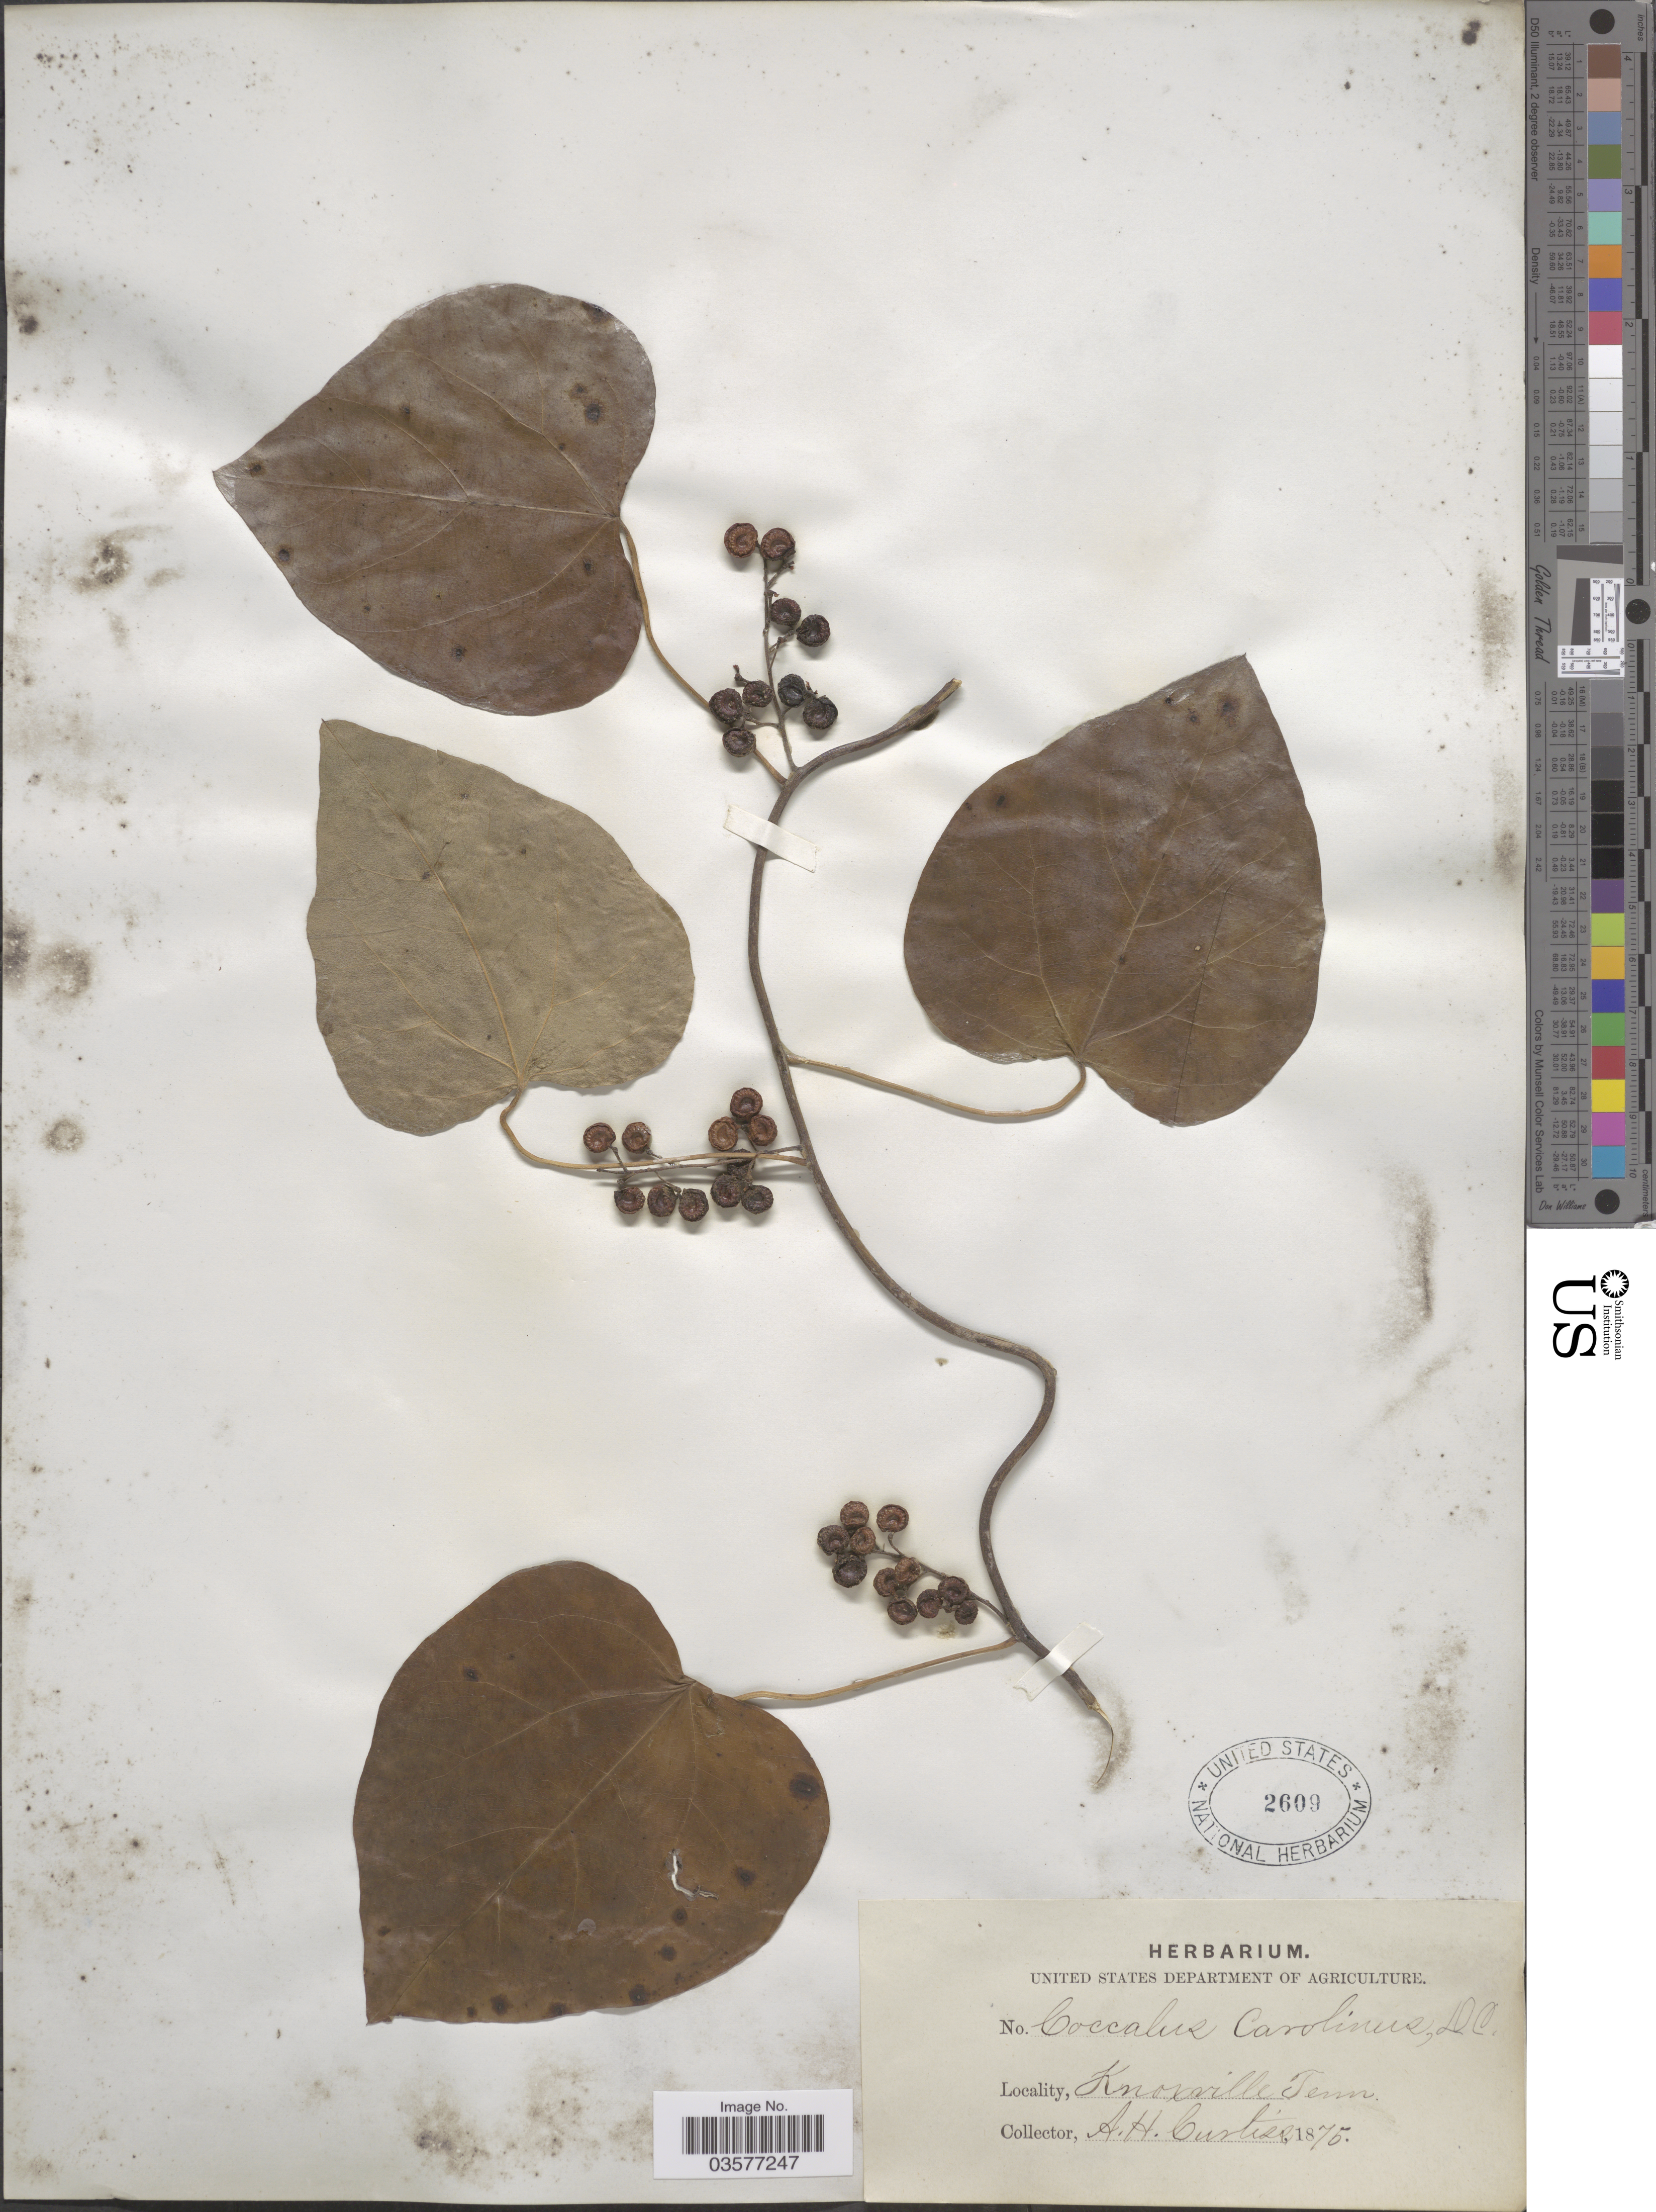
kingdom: Plantae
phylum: Tracheophyta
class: Magnoliopsida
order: Ranunculales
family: Menispermaceae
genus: Cocculus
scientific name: Cocculus carolinus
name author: (L.) DC.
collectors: A. H. Curtiss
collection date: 1875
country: United States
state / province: Tennessee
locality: Knoxville.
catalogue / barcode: US 2609